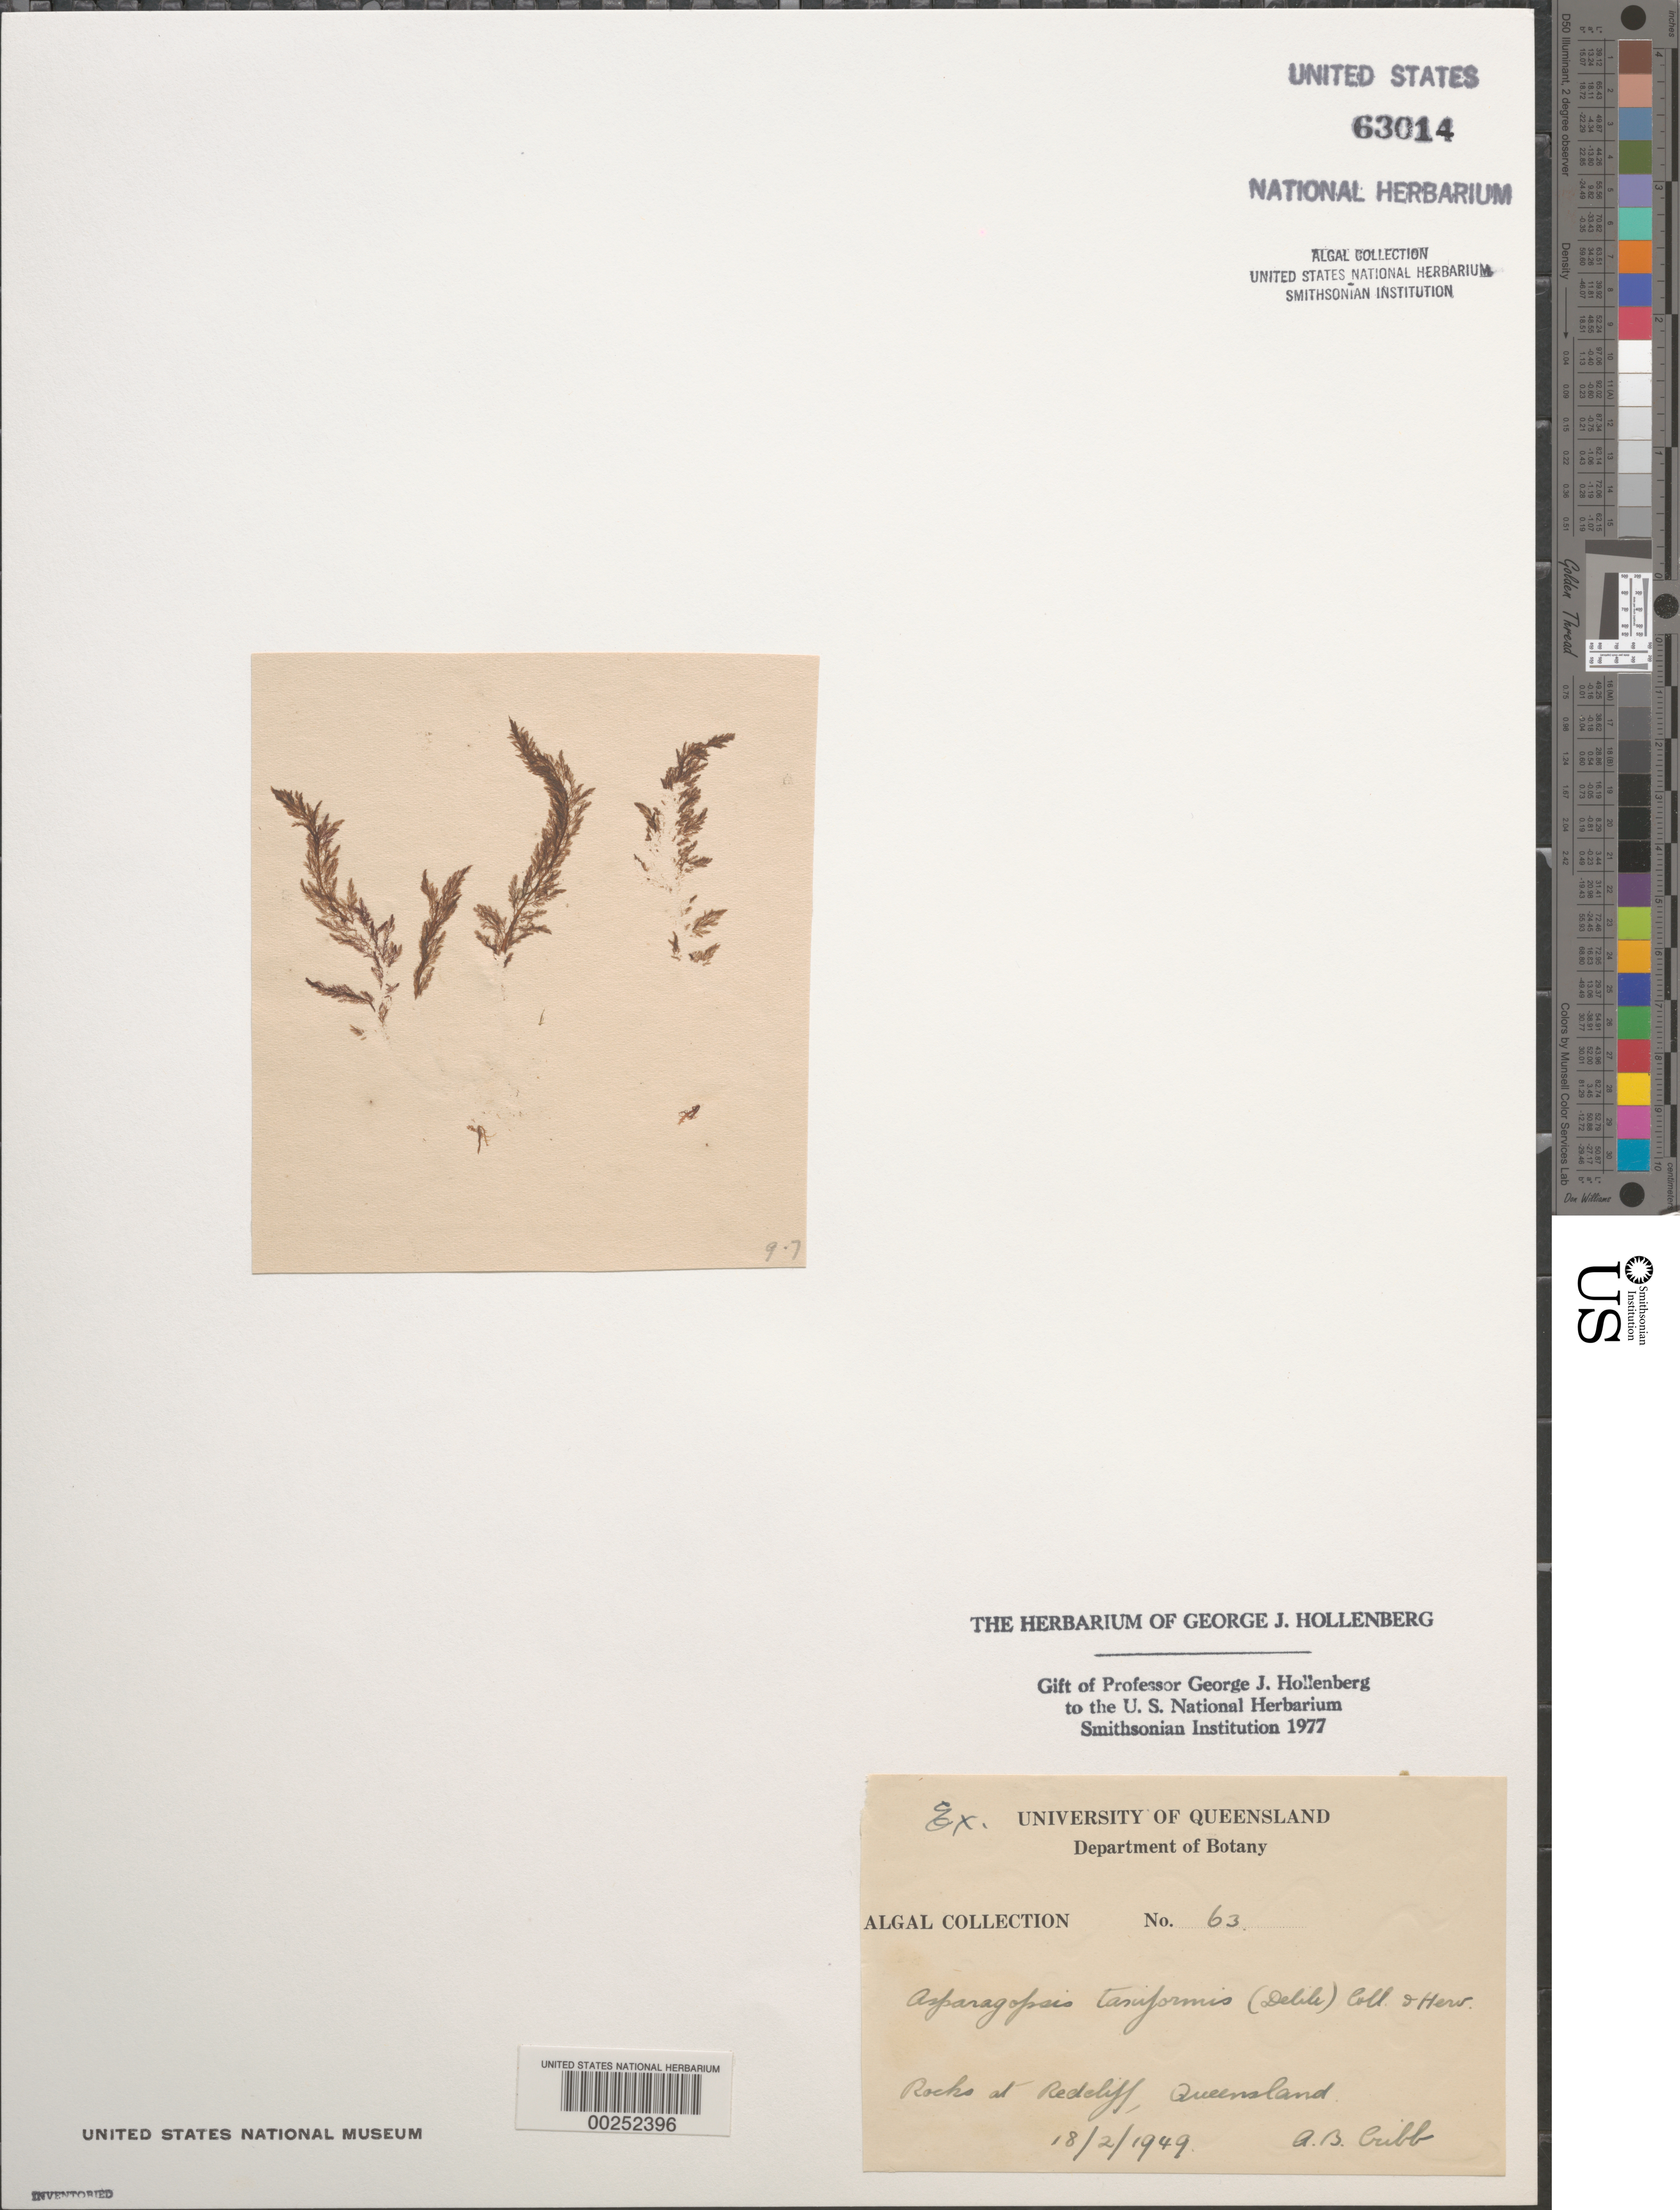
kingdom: Plantae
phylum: Rhodophyta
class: Florideophyceae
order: Bonnemaisoniales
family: Bonnemaisoniaceae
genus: Asparagopsis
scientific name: Asparagopsis taxiformis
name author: (Delile) Trevis.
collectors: A. Cribb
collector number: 63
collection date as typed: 18 Feb 1949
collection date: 1949-02-18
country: Australia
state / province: Queensland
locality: Redcliffe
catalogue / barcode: US 63014